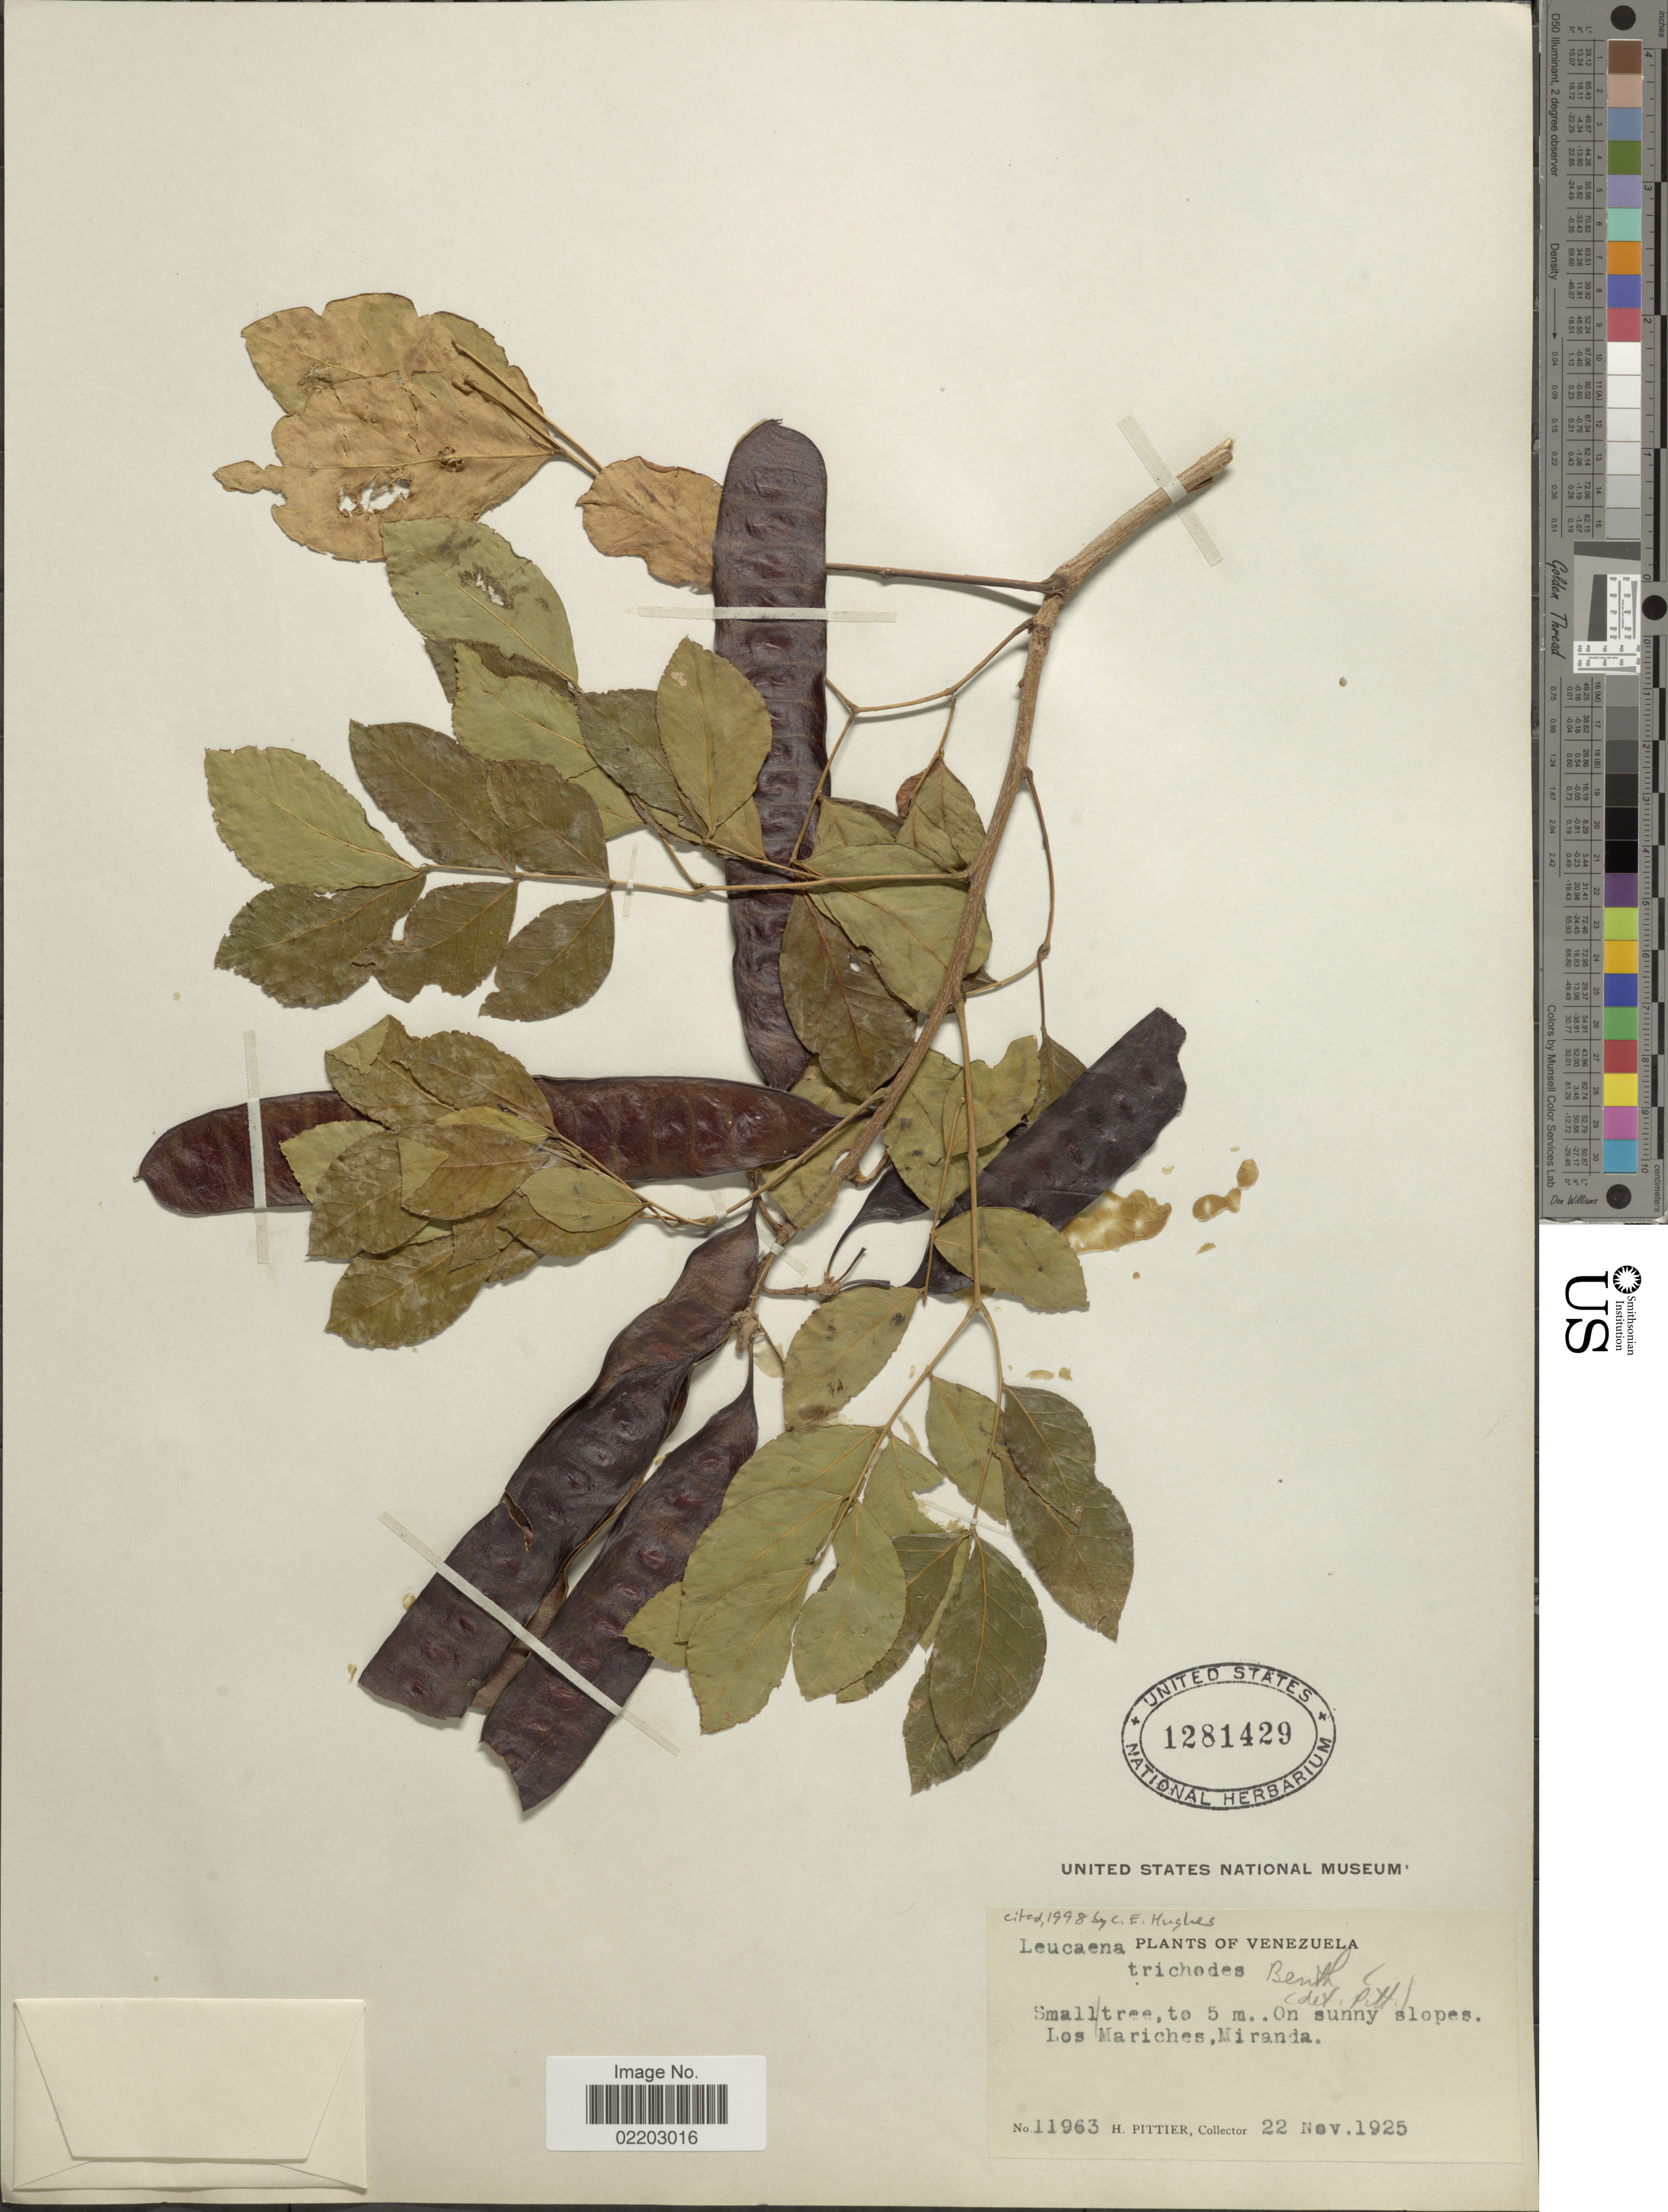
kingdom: Plantae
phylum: Tracheophyta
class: Magnoliopsida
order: Fabales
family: Fabaceae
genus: Leucaena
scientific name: Leucaena trichodes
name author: (Jacq.) Benth.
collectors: H. F. Pittier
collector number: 11963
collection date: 1925-11-22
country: Venezuela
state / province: Miranda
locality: Los Mariches, Miranda.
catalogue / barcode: US 1281429